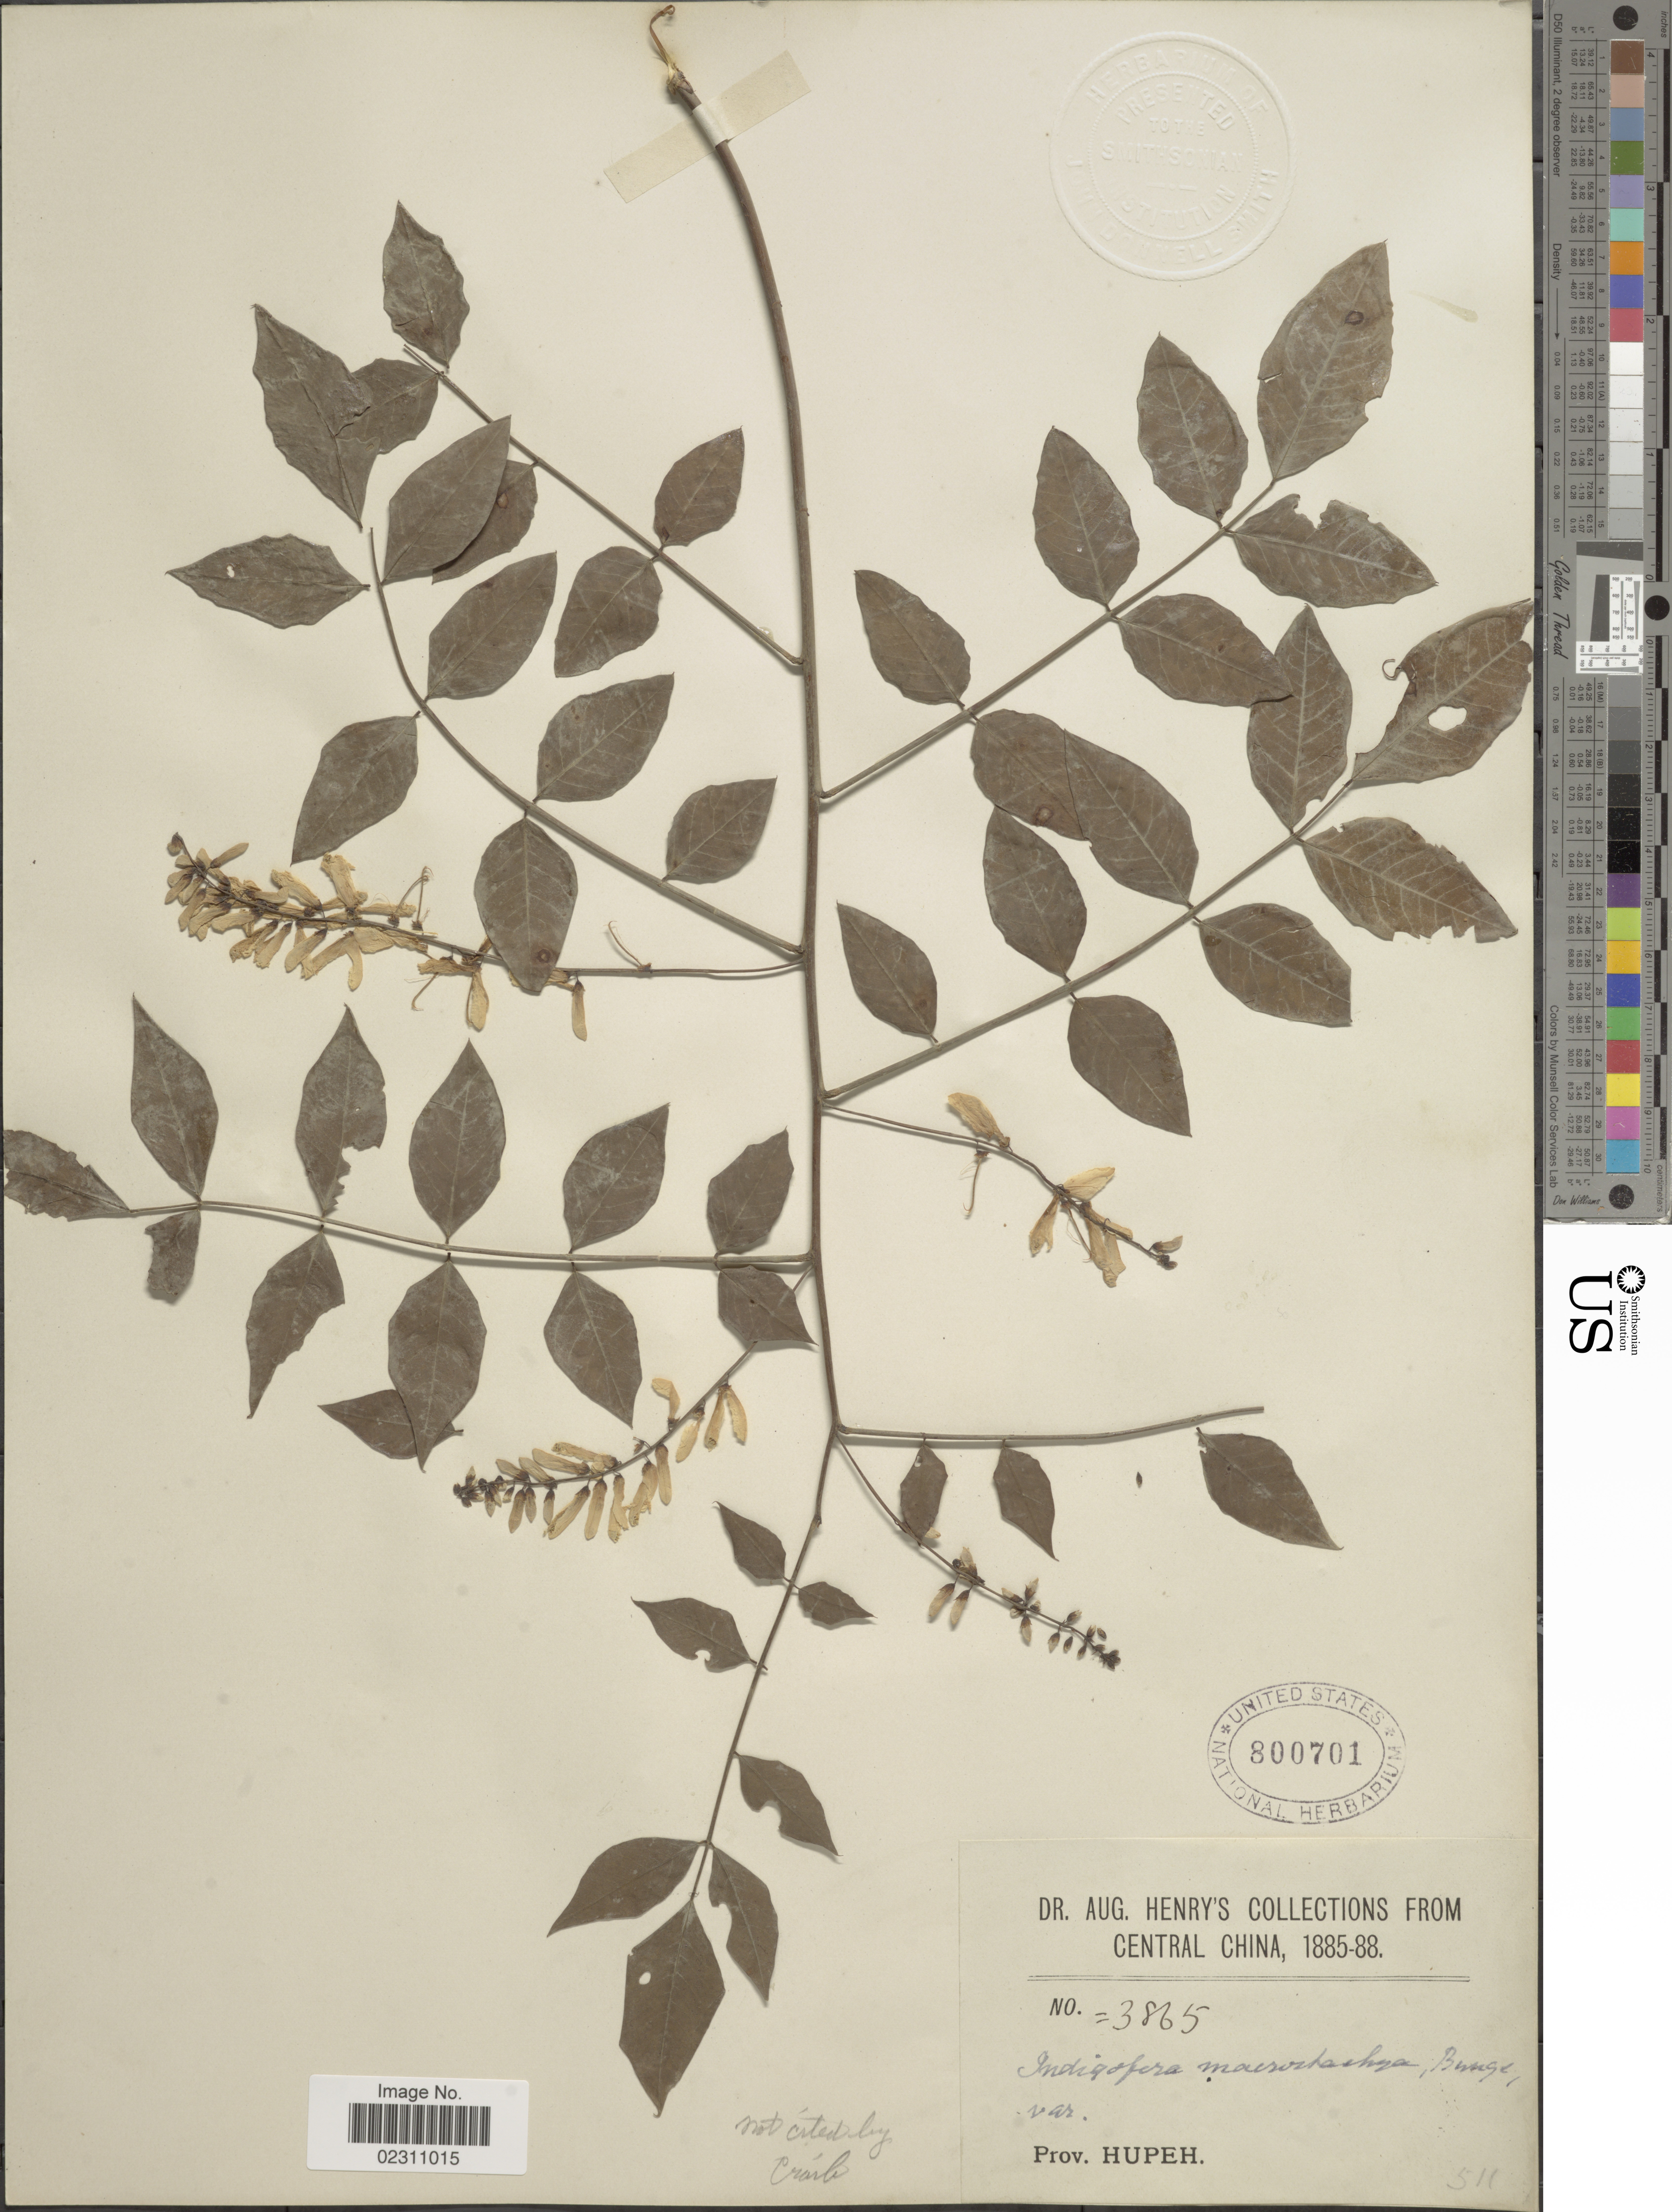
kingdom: Plantae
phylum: Tracheophyta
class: Magnoliopsida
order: Fabales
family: Fabaceae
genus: Indigofera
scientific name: Indigofera macrostachya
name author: Vent.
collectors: A. Henry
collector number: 3865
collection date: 1885/1888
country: China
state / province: Hubei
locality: Central China, Prov. Hupeh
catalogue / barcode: US 800701